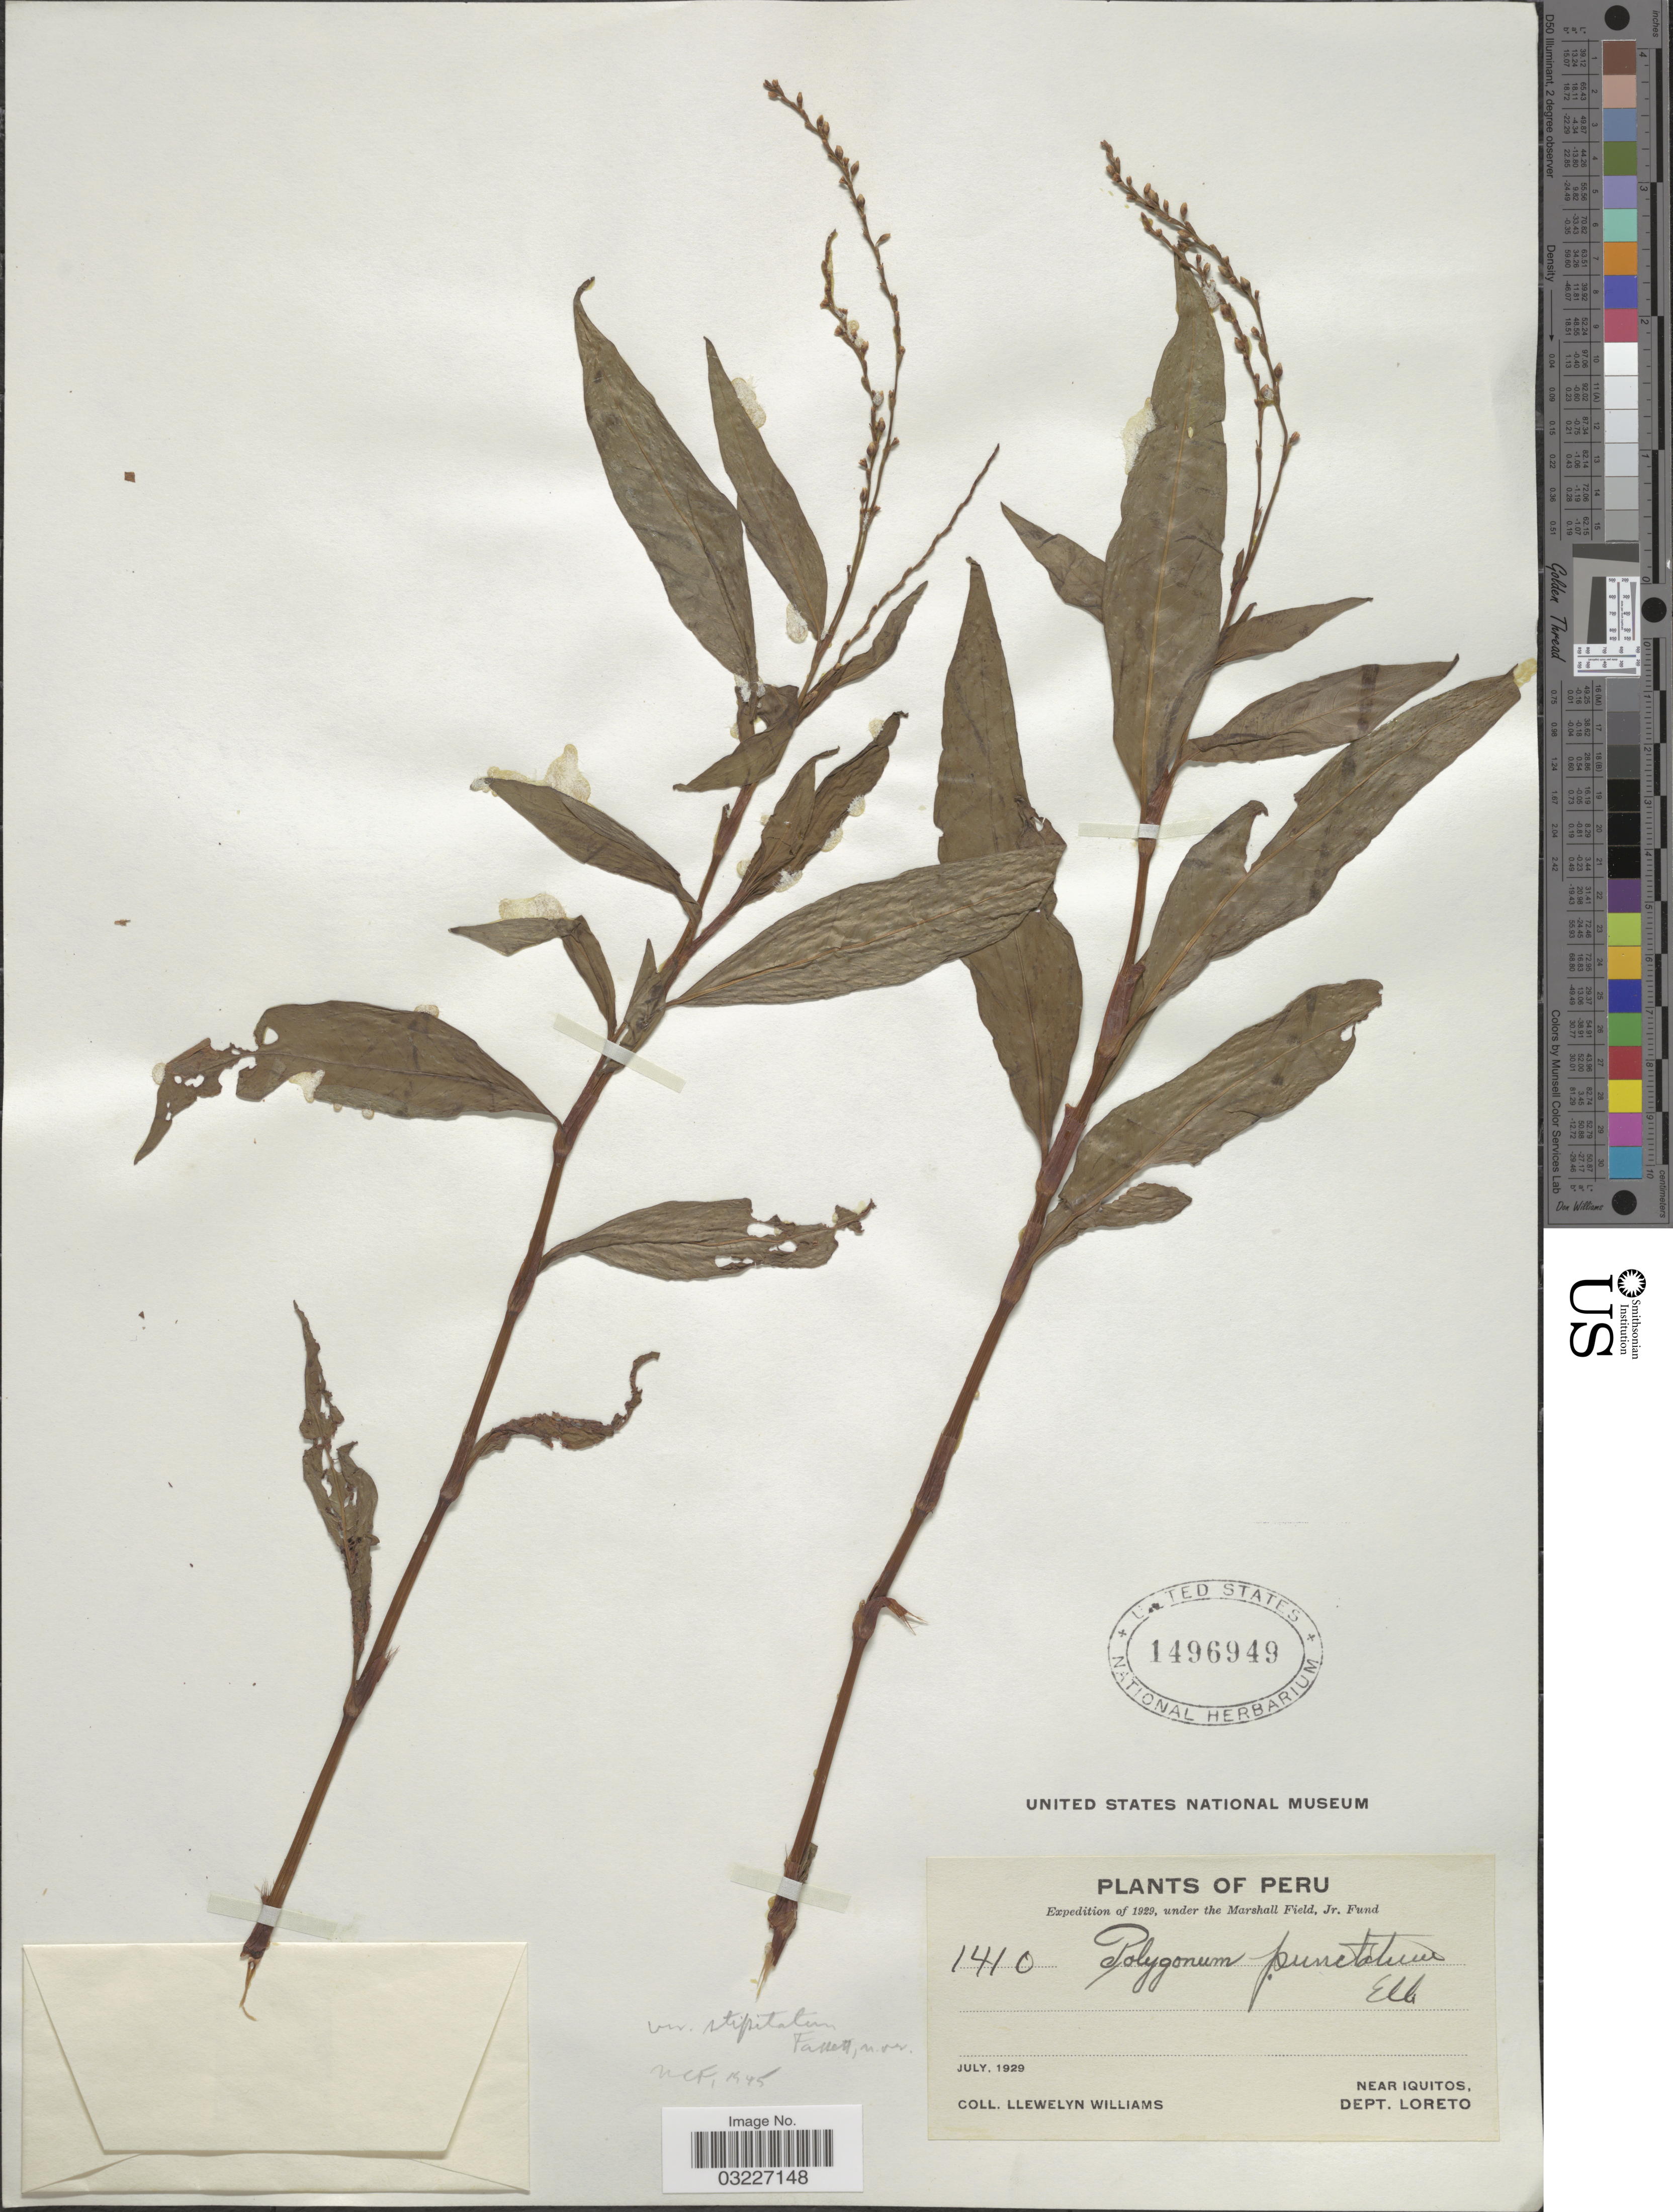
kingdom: Plantae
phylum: Tracheophyta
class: Magnoliopsida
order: Caryophyllales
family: Polygonaceae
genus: Persicaria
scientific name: Persicaria punctata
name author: (Elliott) Small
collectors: Ll. Williams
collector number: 1410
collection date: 1929-07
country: Peru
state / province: Loreto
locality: Near Iquitos. Dept. Loreto.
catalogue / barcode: US 1496949